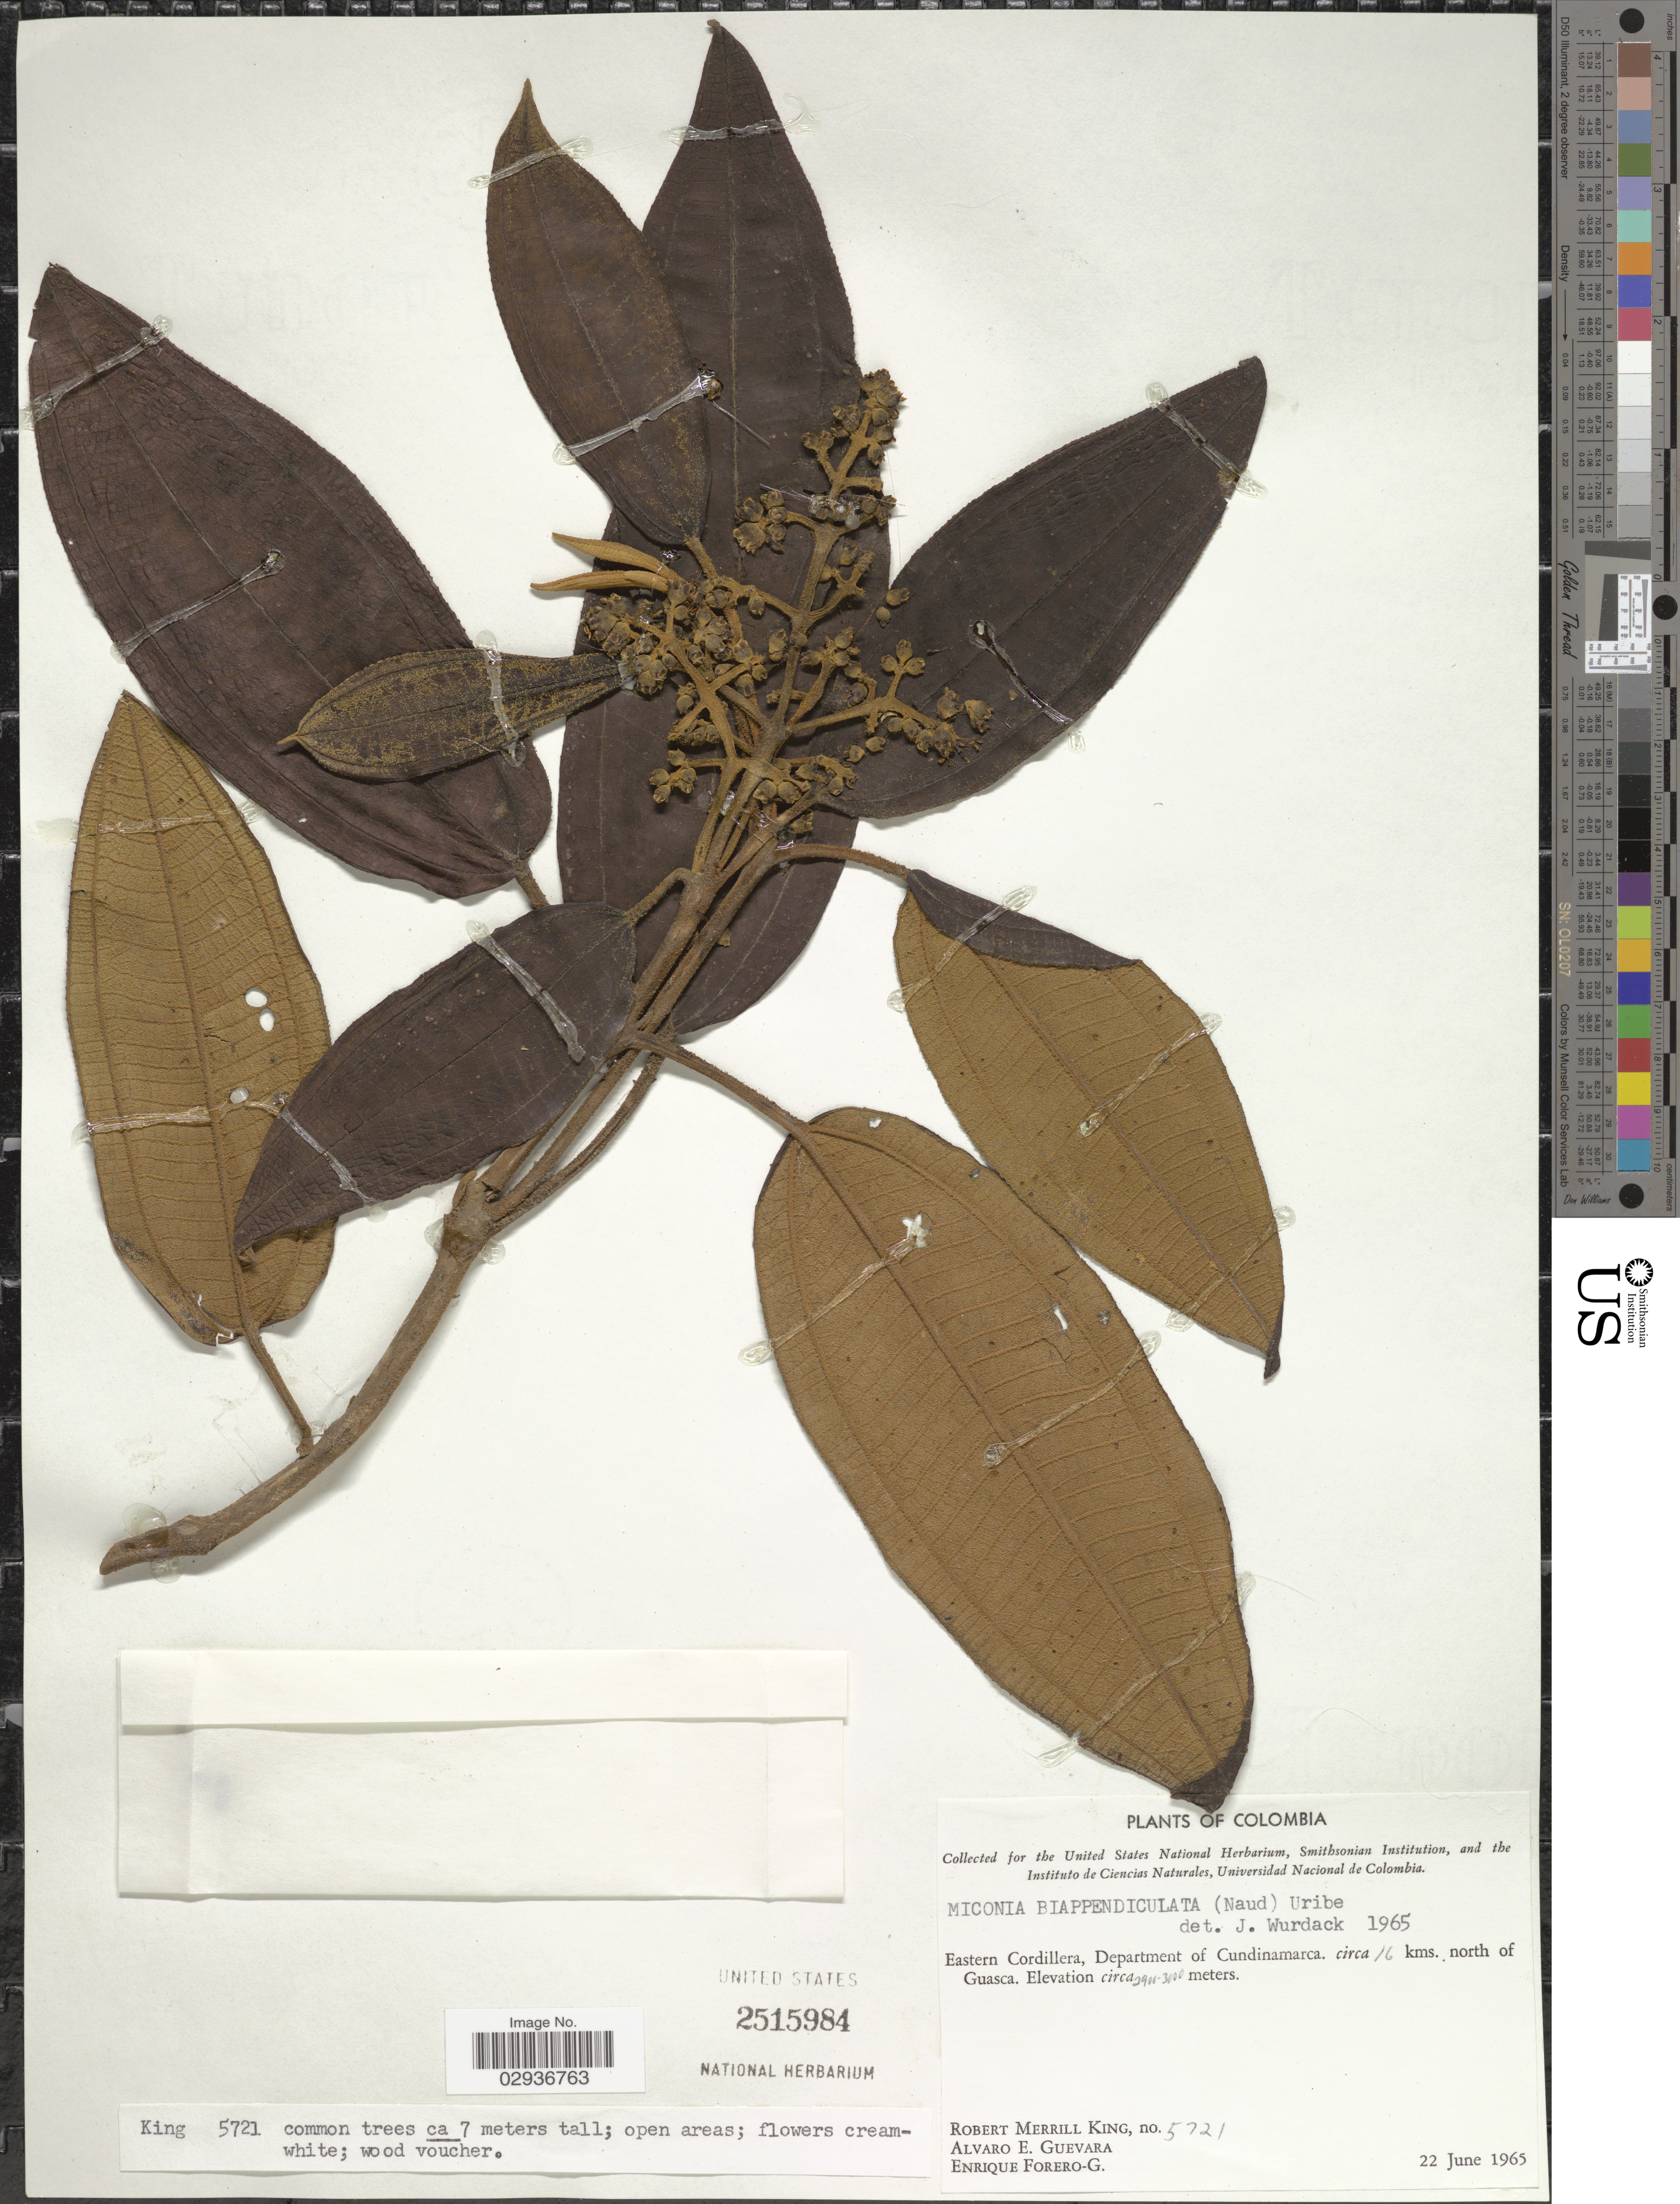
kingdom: Plantae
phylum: Tracheophyta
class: Magnoliopsida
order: Myrtales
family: Melastomataceae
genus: Miconia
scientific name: Miconia biappendiculata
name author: (Naudin) L. Uribe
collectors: R. M. King, A. E. Guevara & E. Forero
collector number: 5721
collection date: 1965-06-22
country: Colombia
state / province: Cundinamarca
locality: Eastern Cordillera, Department of Cundinamarca. circa 16 kms. north of Guasca.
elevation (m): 2900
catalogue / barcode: US 2515984